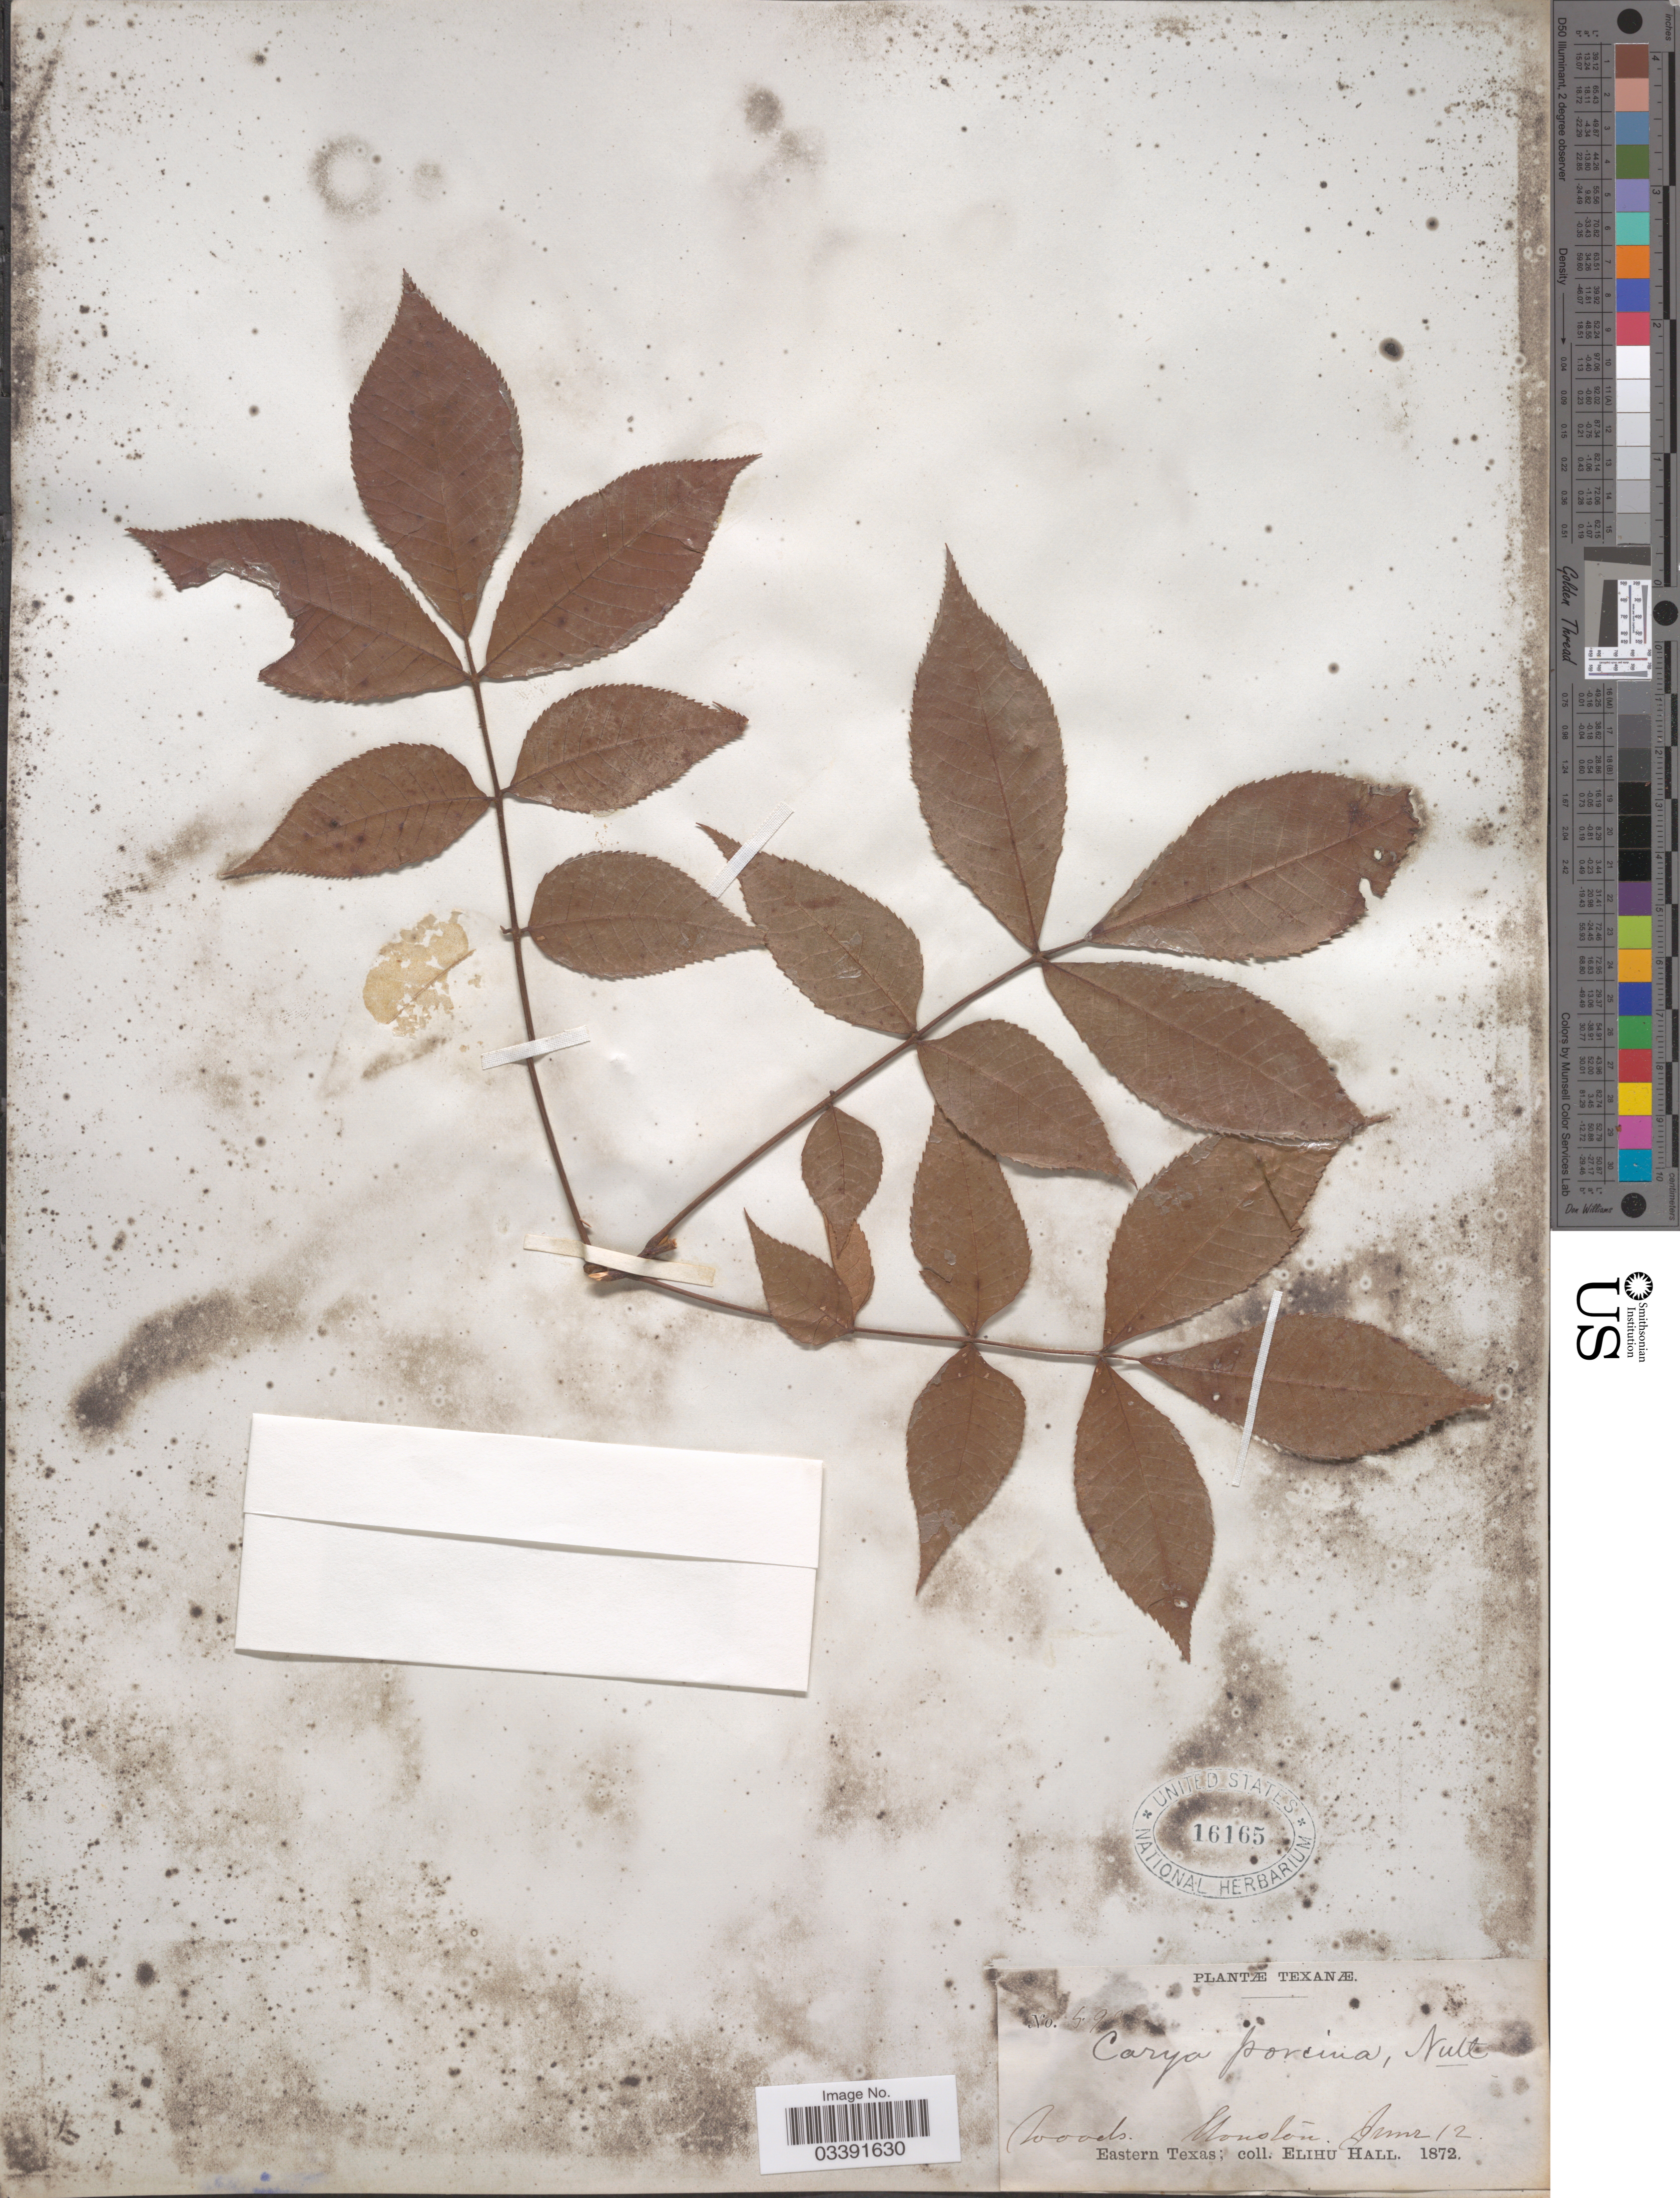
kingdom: Plantae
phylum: Tracheophyta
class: Magnoliopsida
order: Fagales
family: Juglandaceae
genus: Carya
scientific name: Carya glabra var. glabra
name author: (Mill.) Sweet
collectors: E. Hall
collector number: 593*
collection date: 1872-06-12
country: United States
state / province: Texas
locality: Houston, Eastern Texas.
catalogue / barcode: US 16165